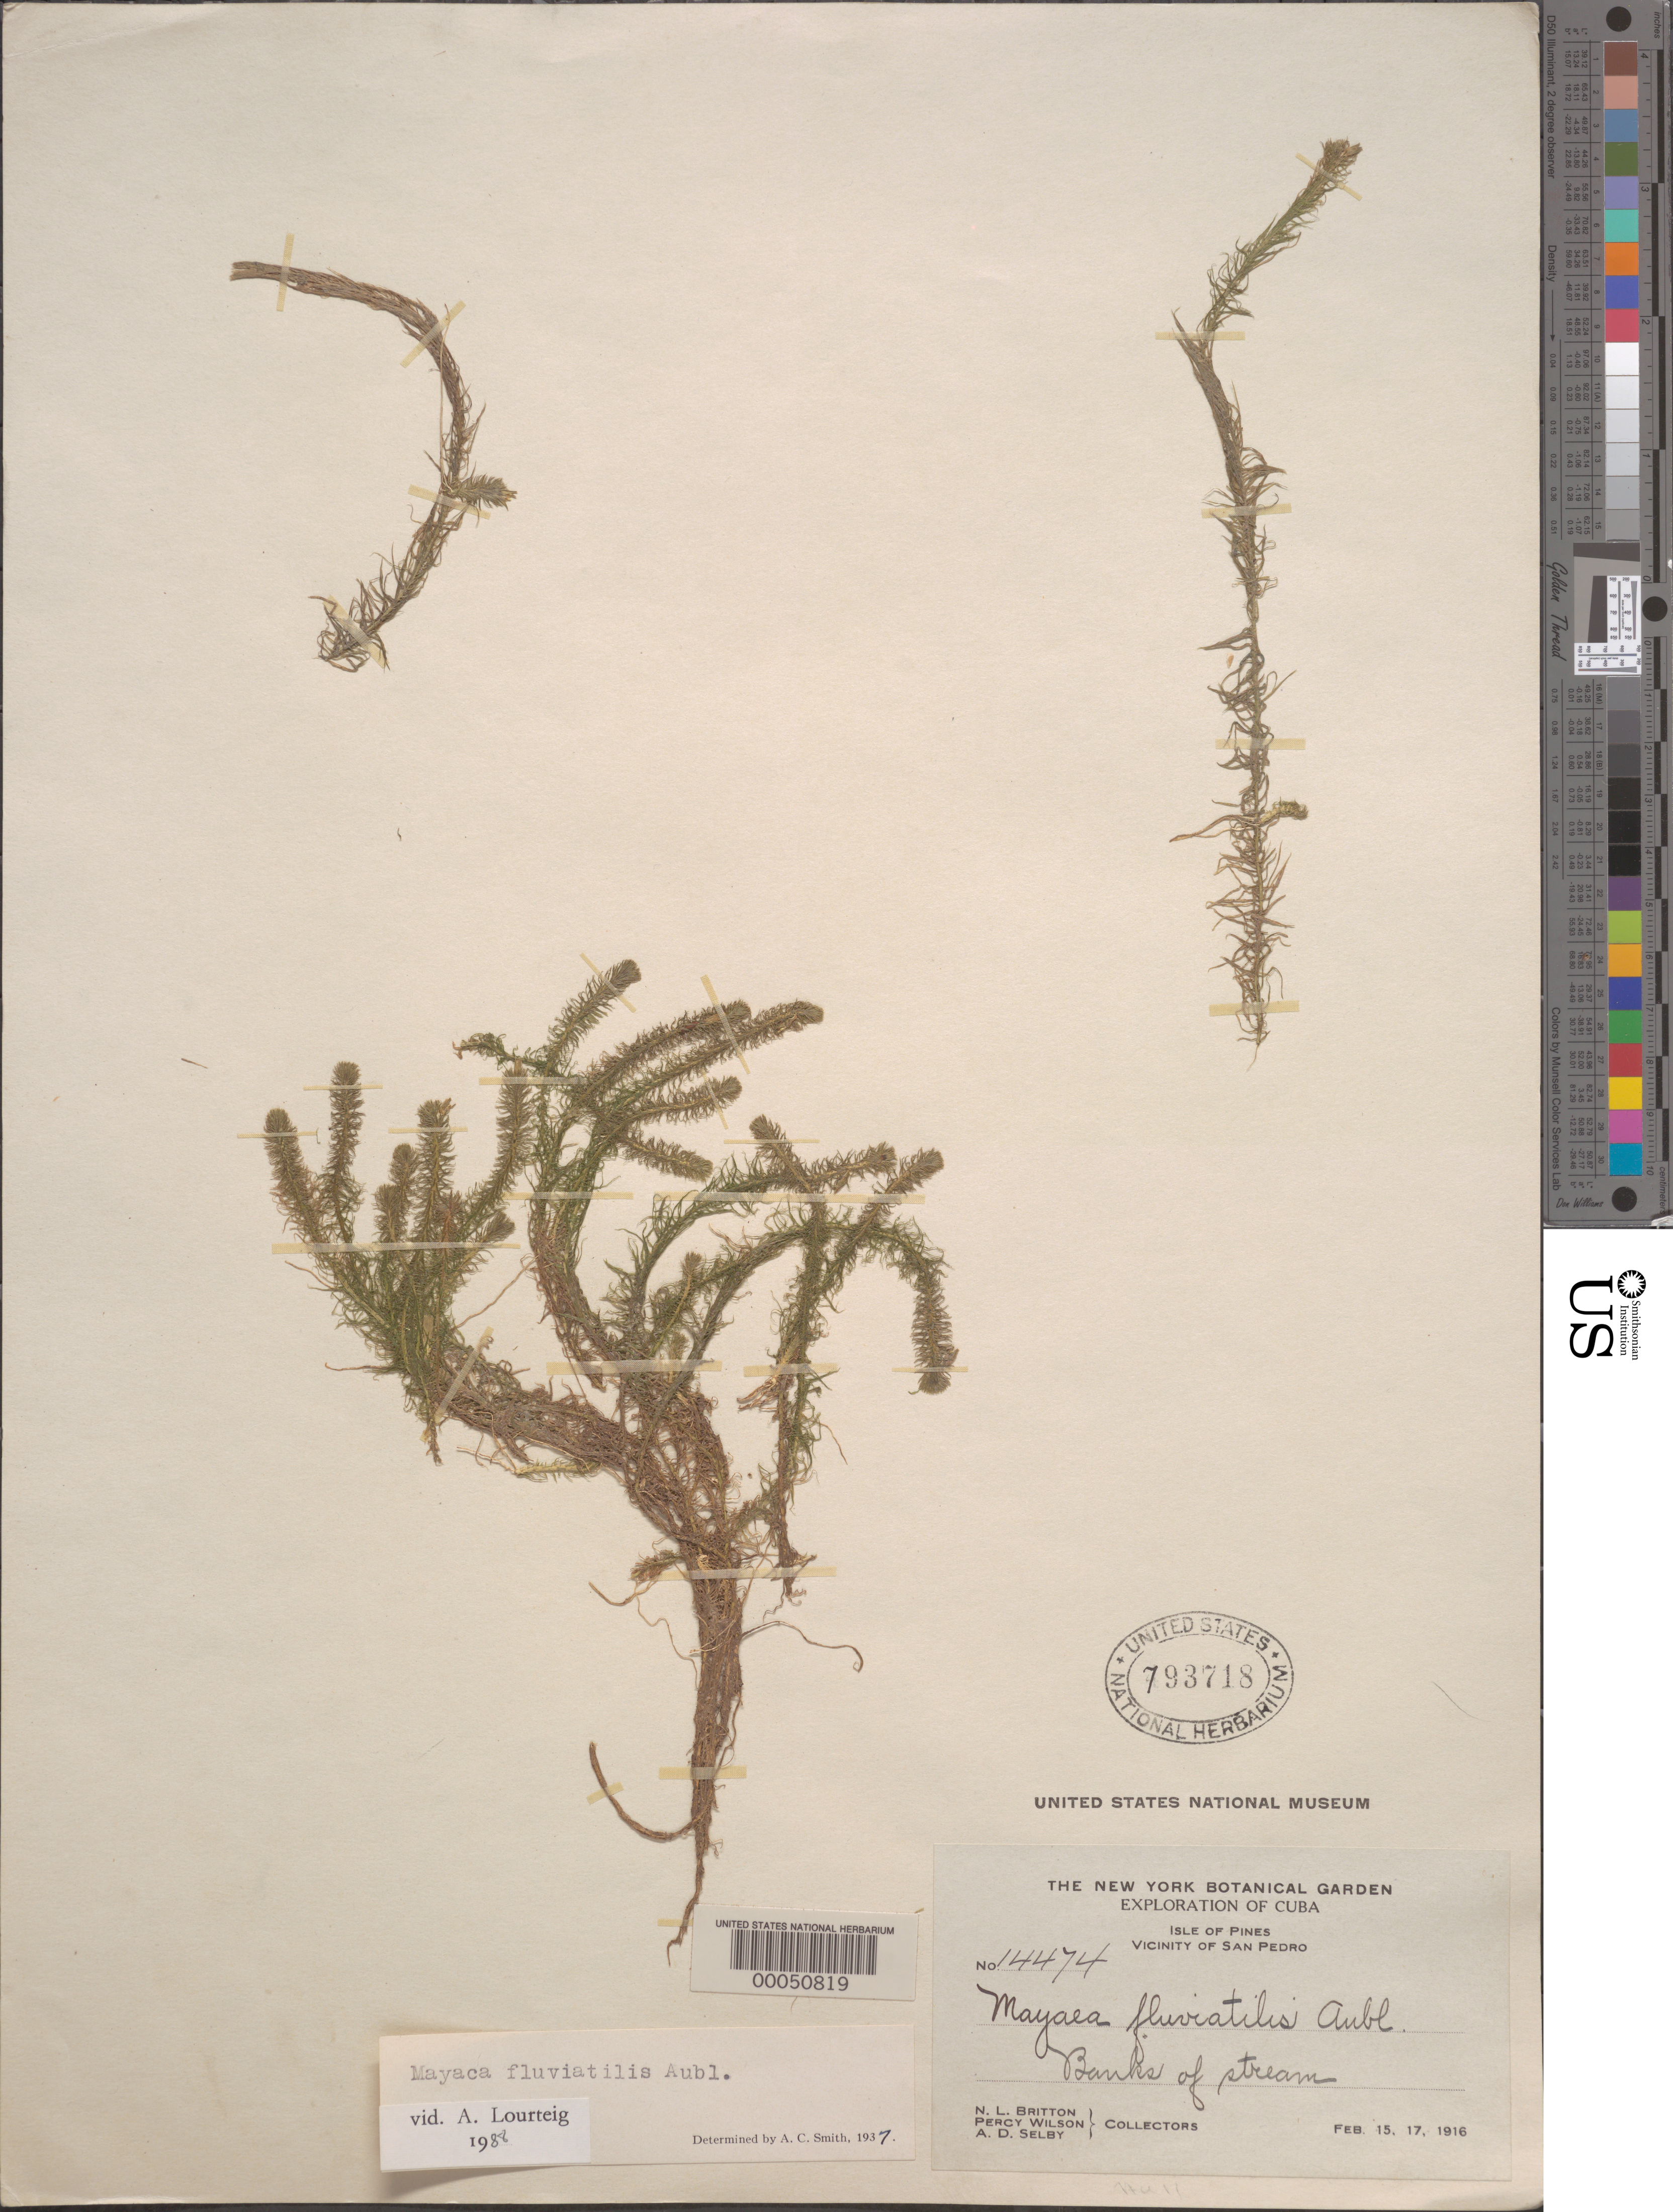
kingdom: Plantae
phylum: Tracheophyta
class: Liliopsida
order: Poales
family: Mayacaceae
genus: Mayaca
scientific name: Mayaca fluviatilis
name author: Aubl.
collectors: N. Britton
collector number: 14474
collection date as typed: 15 Feb 1916 to 17 Feb 1916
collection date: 1916-02-15/1916-02-17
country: Cuba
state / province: Isla de La Juventud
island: Isla de La Juventud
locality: Isle of pines, san pedro vicinity. [province originally recorded as la habana.]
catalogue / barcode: US 793718